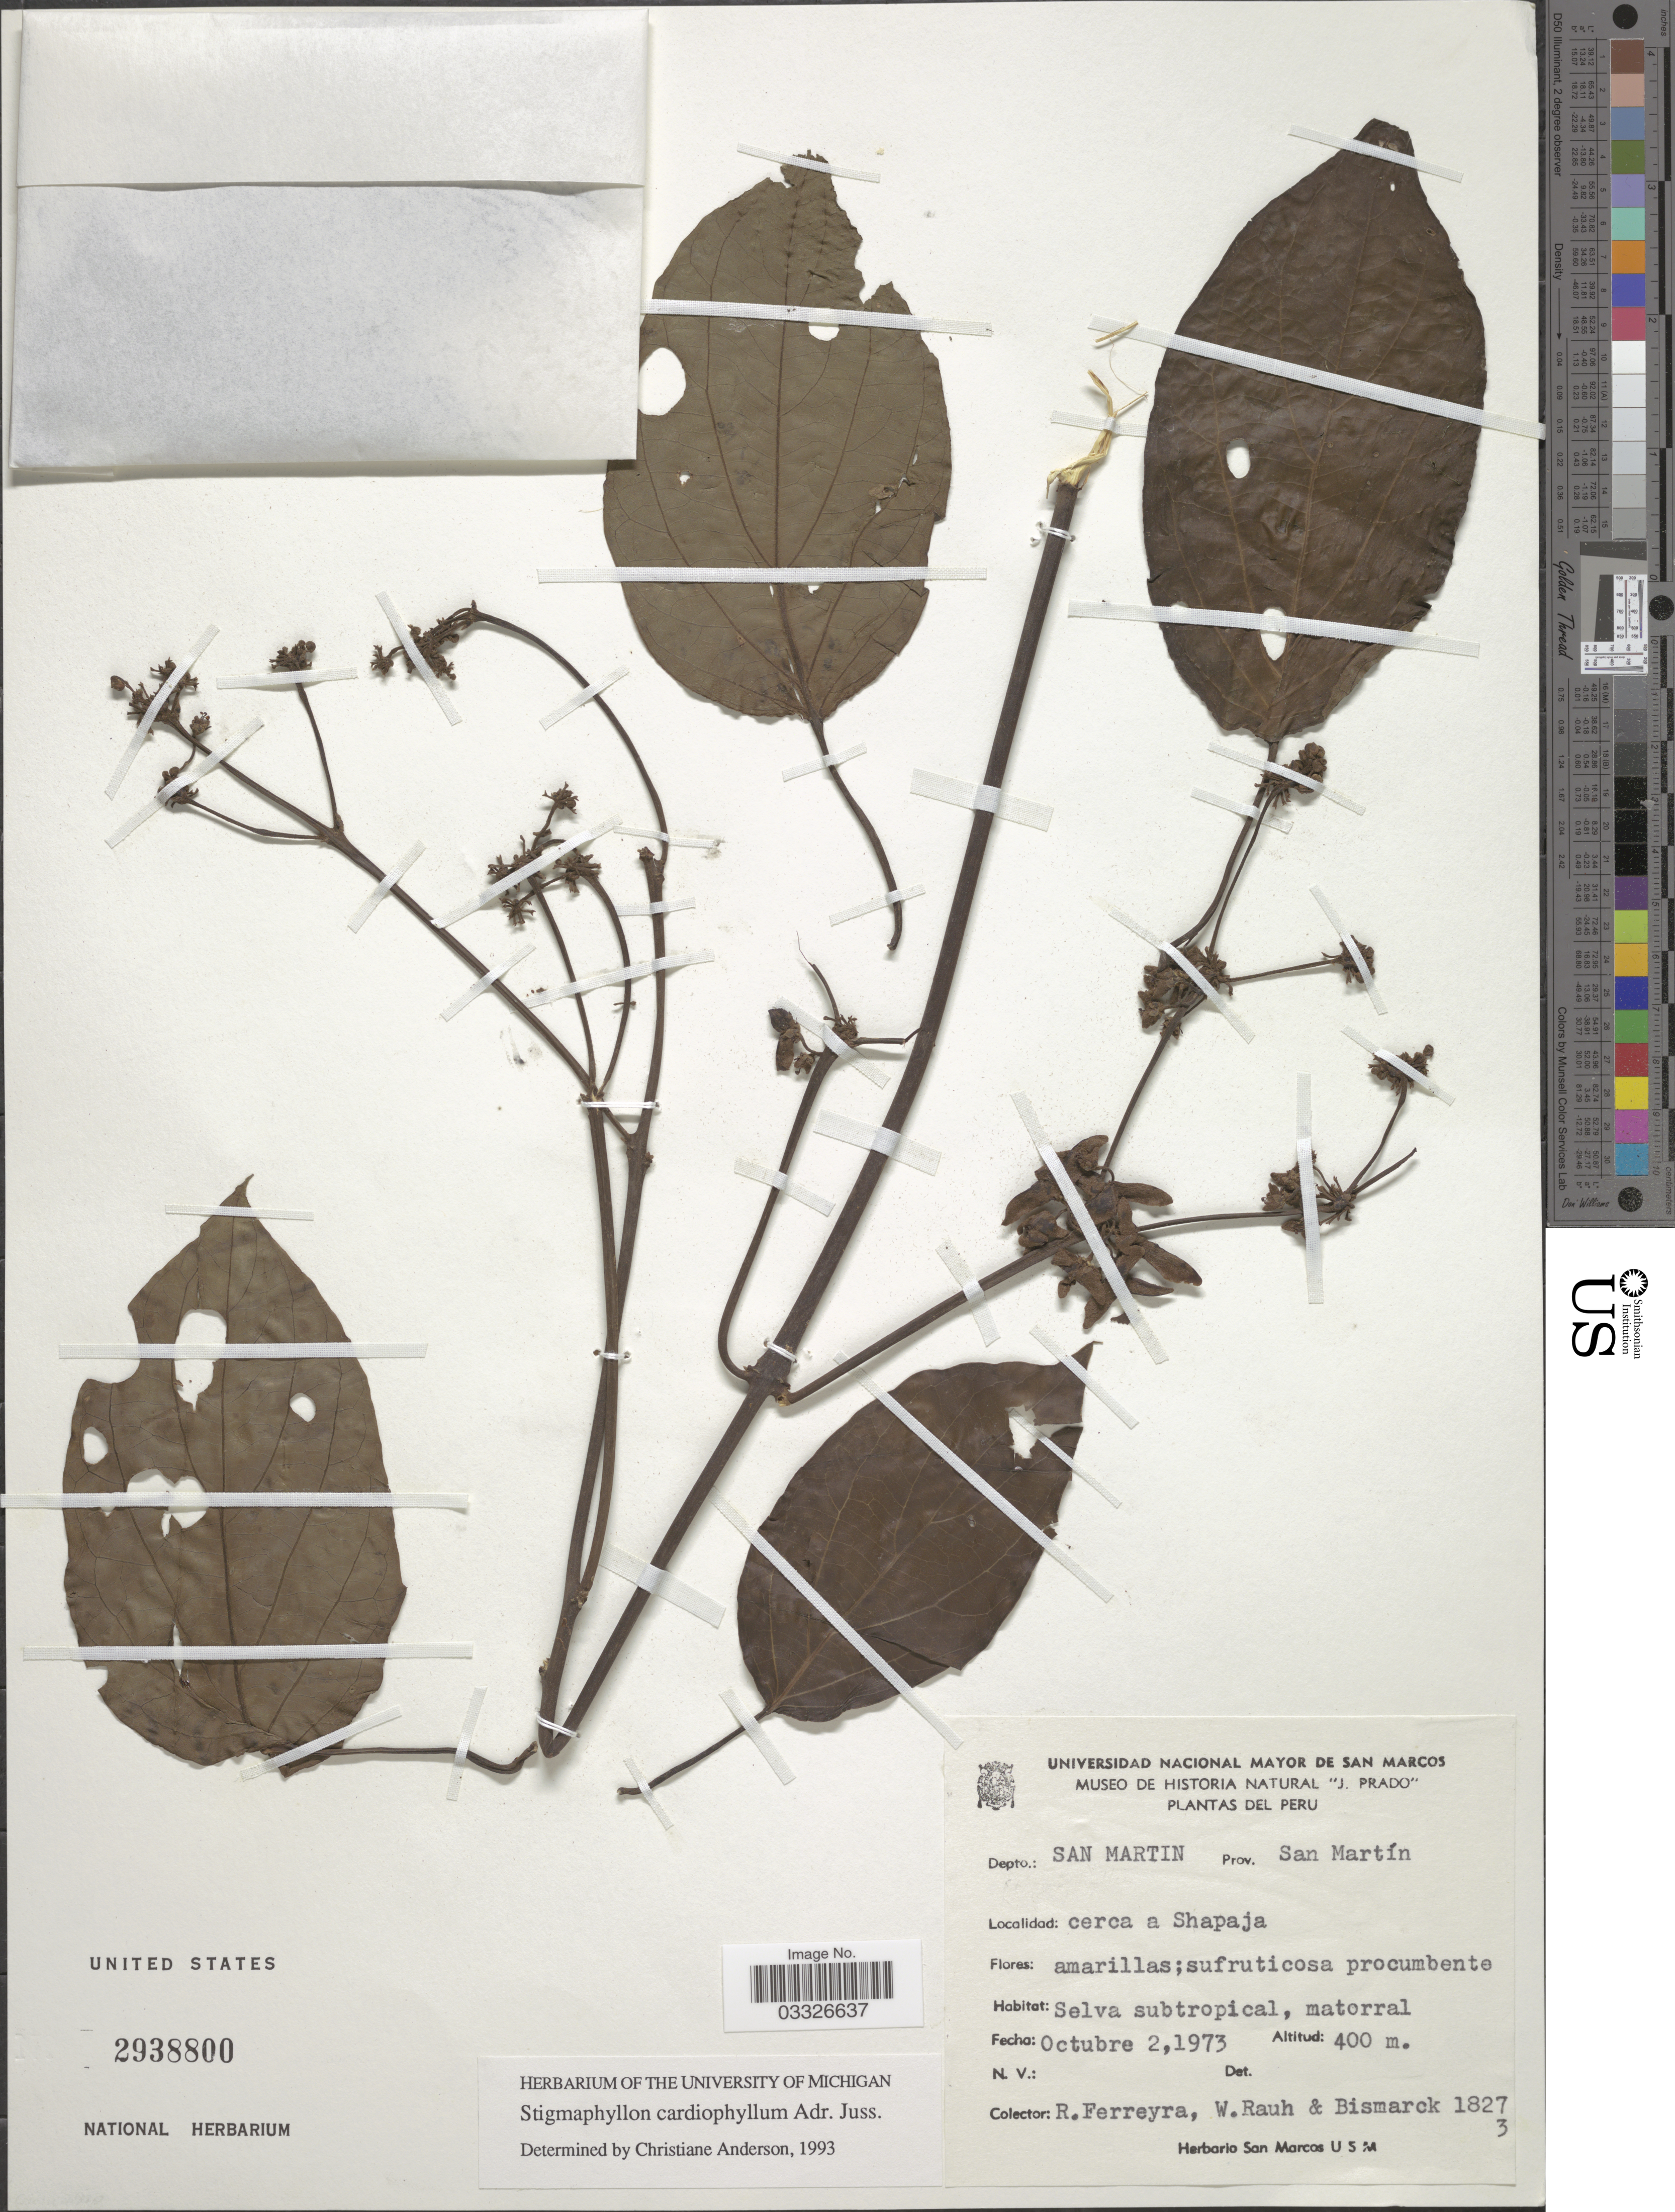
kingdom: Plantae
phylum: Tracheophyta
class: Magnoliopsida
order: Malpighiales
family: Malpighiaceae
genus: Stigmaphyllon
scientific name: Stigmaphyllon cardiophyllum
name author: A. Juss.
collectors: R. A. Ferreyra, W. Rauh & -. Bismarck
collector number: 18273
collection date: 1973-10-02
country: Peru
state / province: San Martín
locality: Depto.: San Martín cerca a Shapaja.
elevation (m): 400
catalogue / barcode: US 2938800